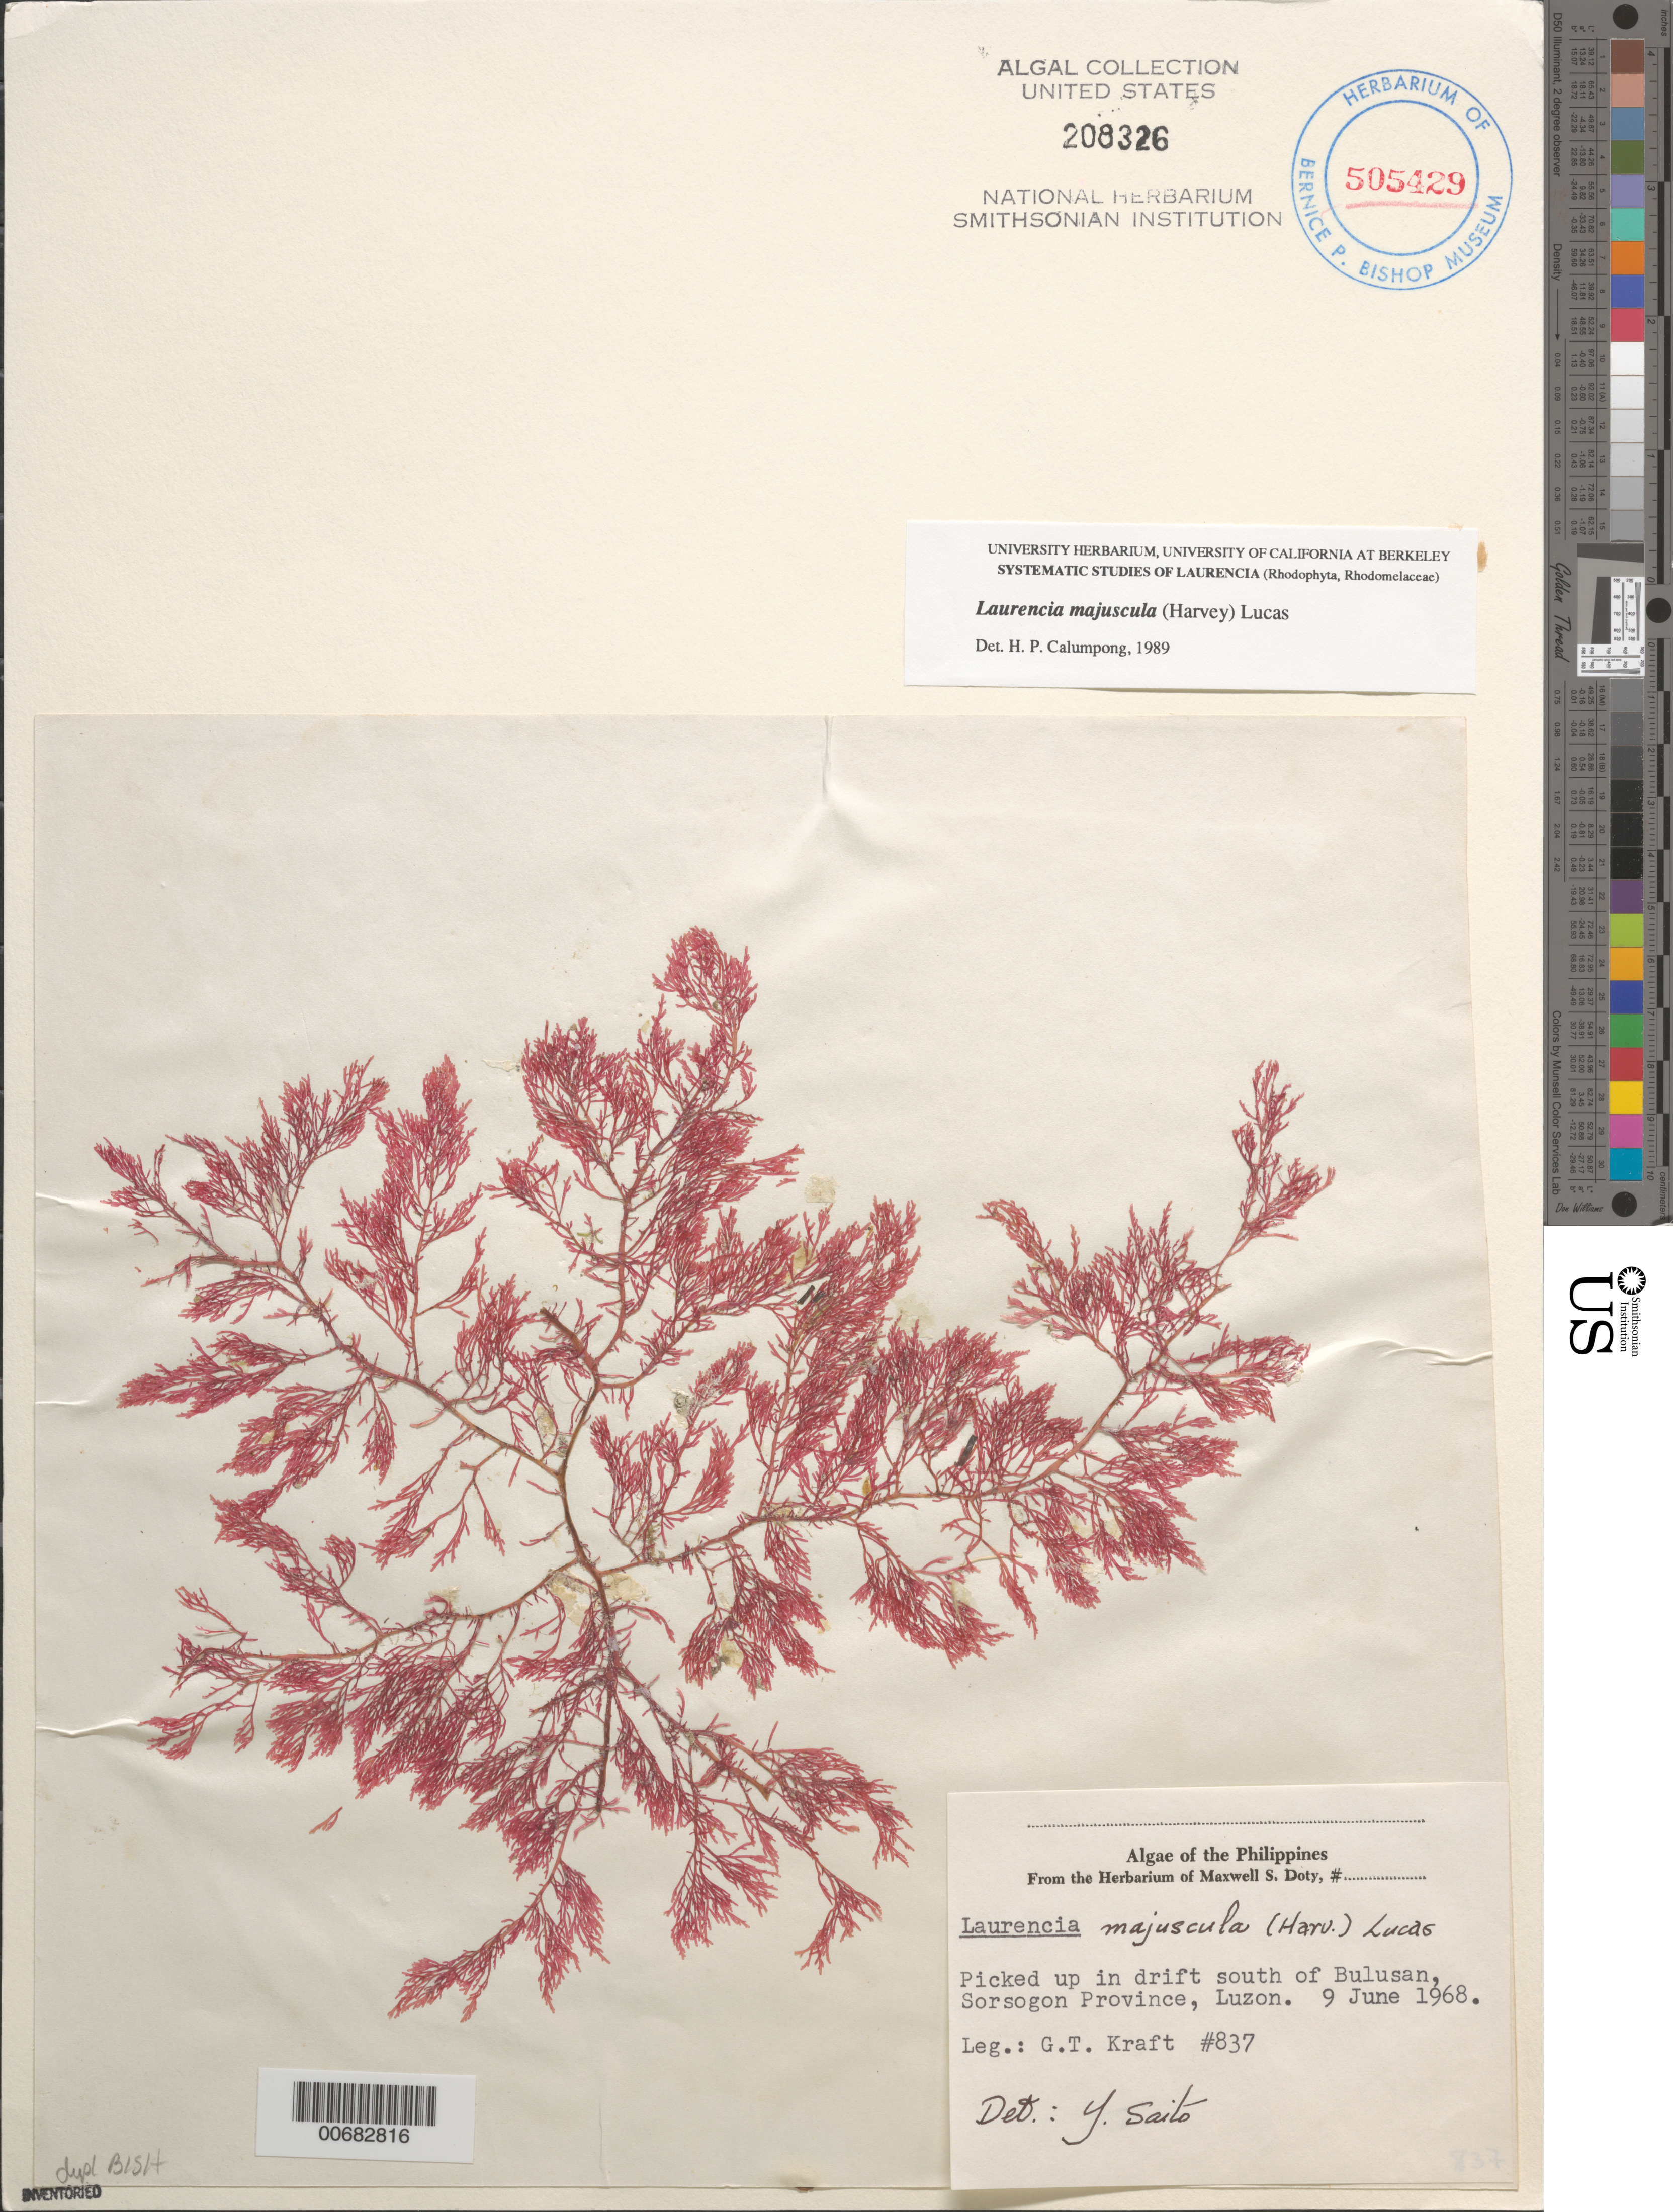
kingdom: Plantae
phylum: Rhodophyta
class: Florideophyceae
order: Ceramiales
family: Rhodomelaceae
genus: Laurencia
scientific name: Laurencia dendroidea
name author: J. Agardh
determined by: Algae name updating Project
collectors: G. T. Kraft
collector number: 837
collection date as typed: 09 Jun 1968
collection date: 1968-06-09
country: Philippines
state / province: Bicol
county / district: Sorsogon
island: Luzon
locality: South of Bulusan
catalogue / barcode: US 208326